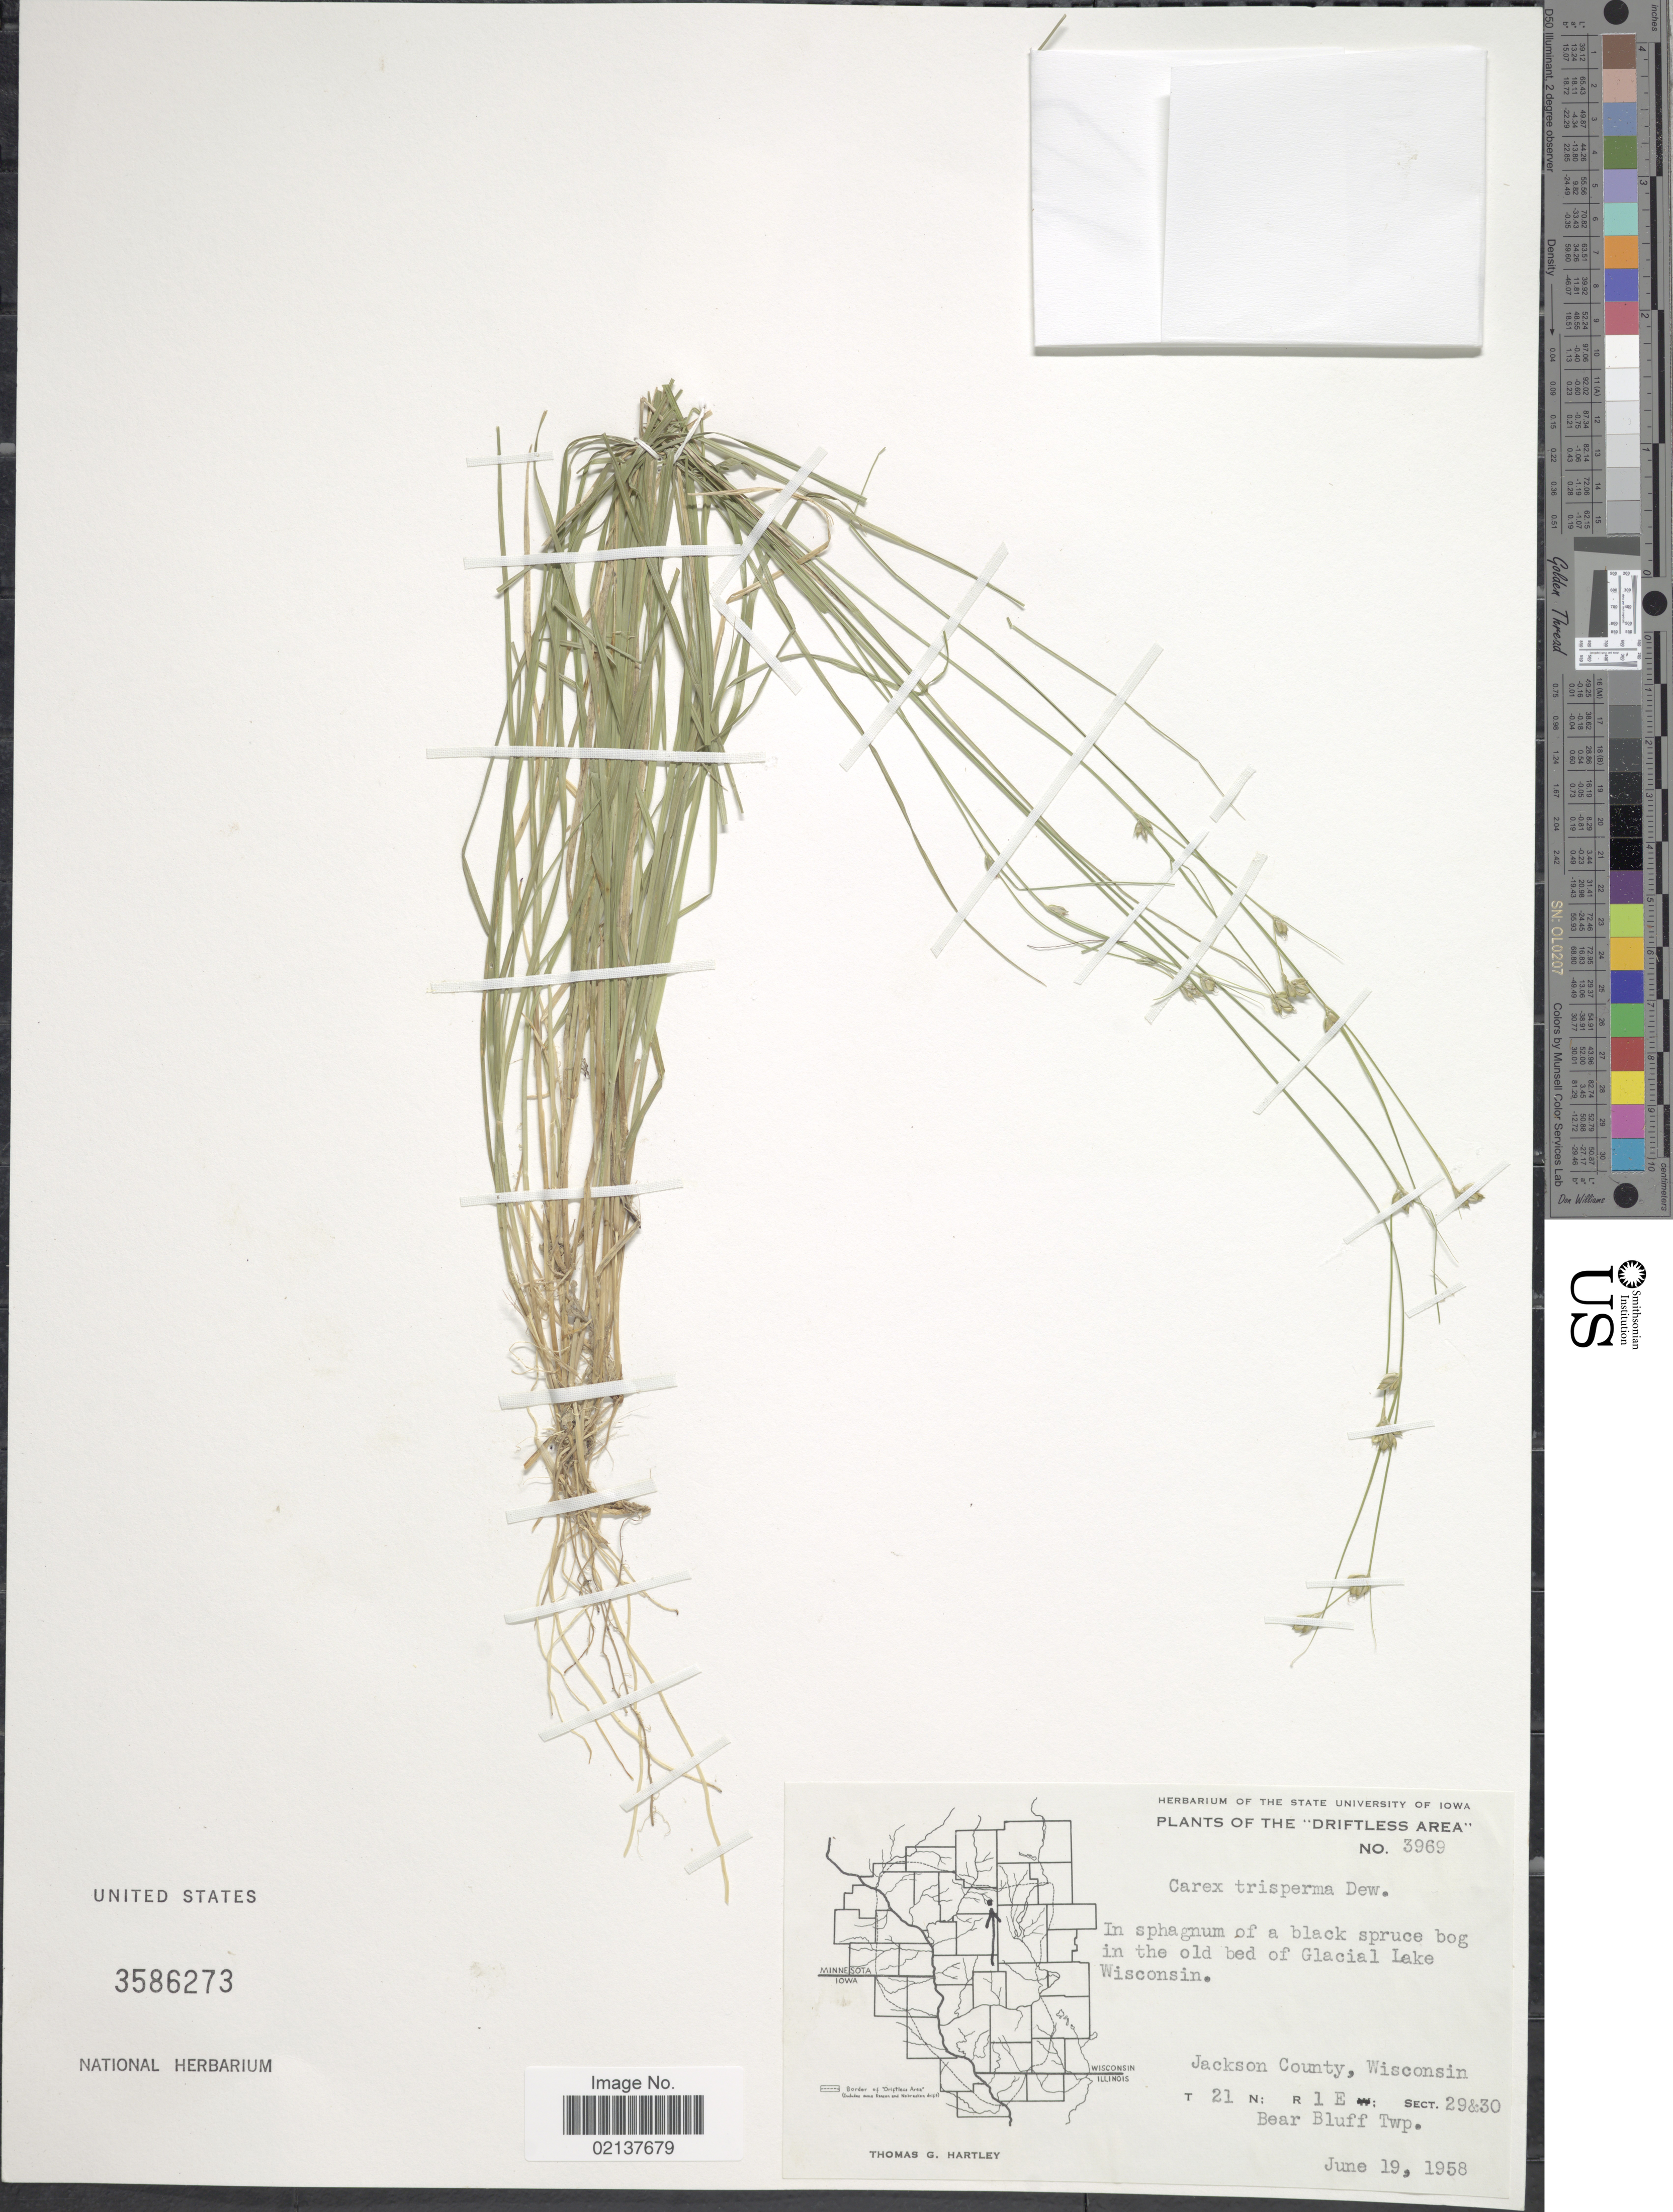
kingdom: Plantae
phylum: Tracheophyta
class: Liliopsida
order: Poales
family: Cyperaceae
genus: Carex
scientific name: Carex trisperma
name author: Dewey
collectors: T. G. Hartley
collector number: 3969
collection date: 1958-06-19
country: United States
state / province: Wisconsin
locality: Driftless Area, Glacial Lake, Jackson County, T21N, R1E, sect 29 & 30, Bear Bluff Twp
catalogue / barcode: US 3586273